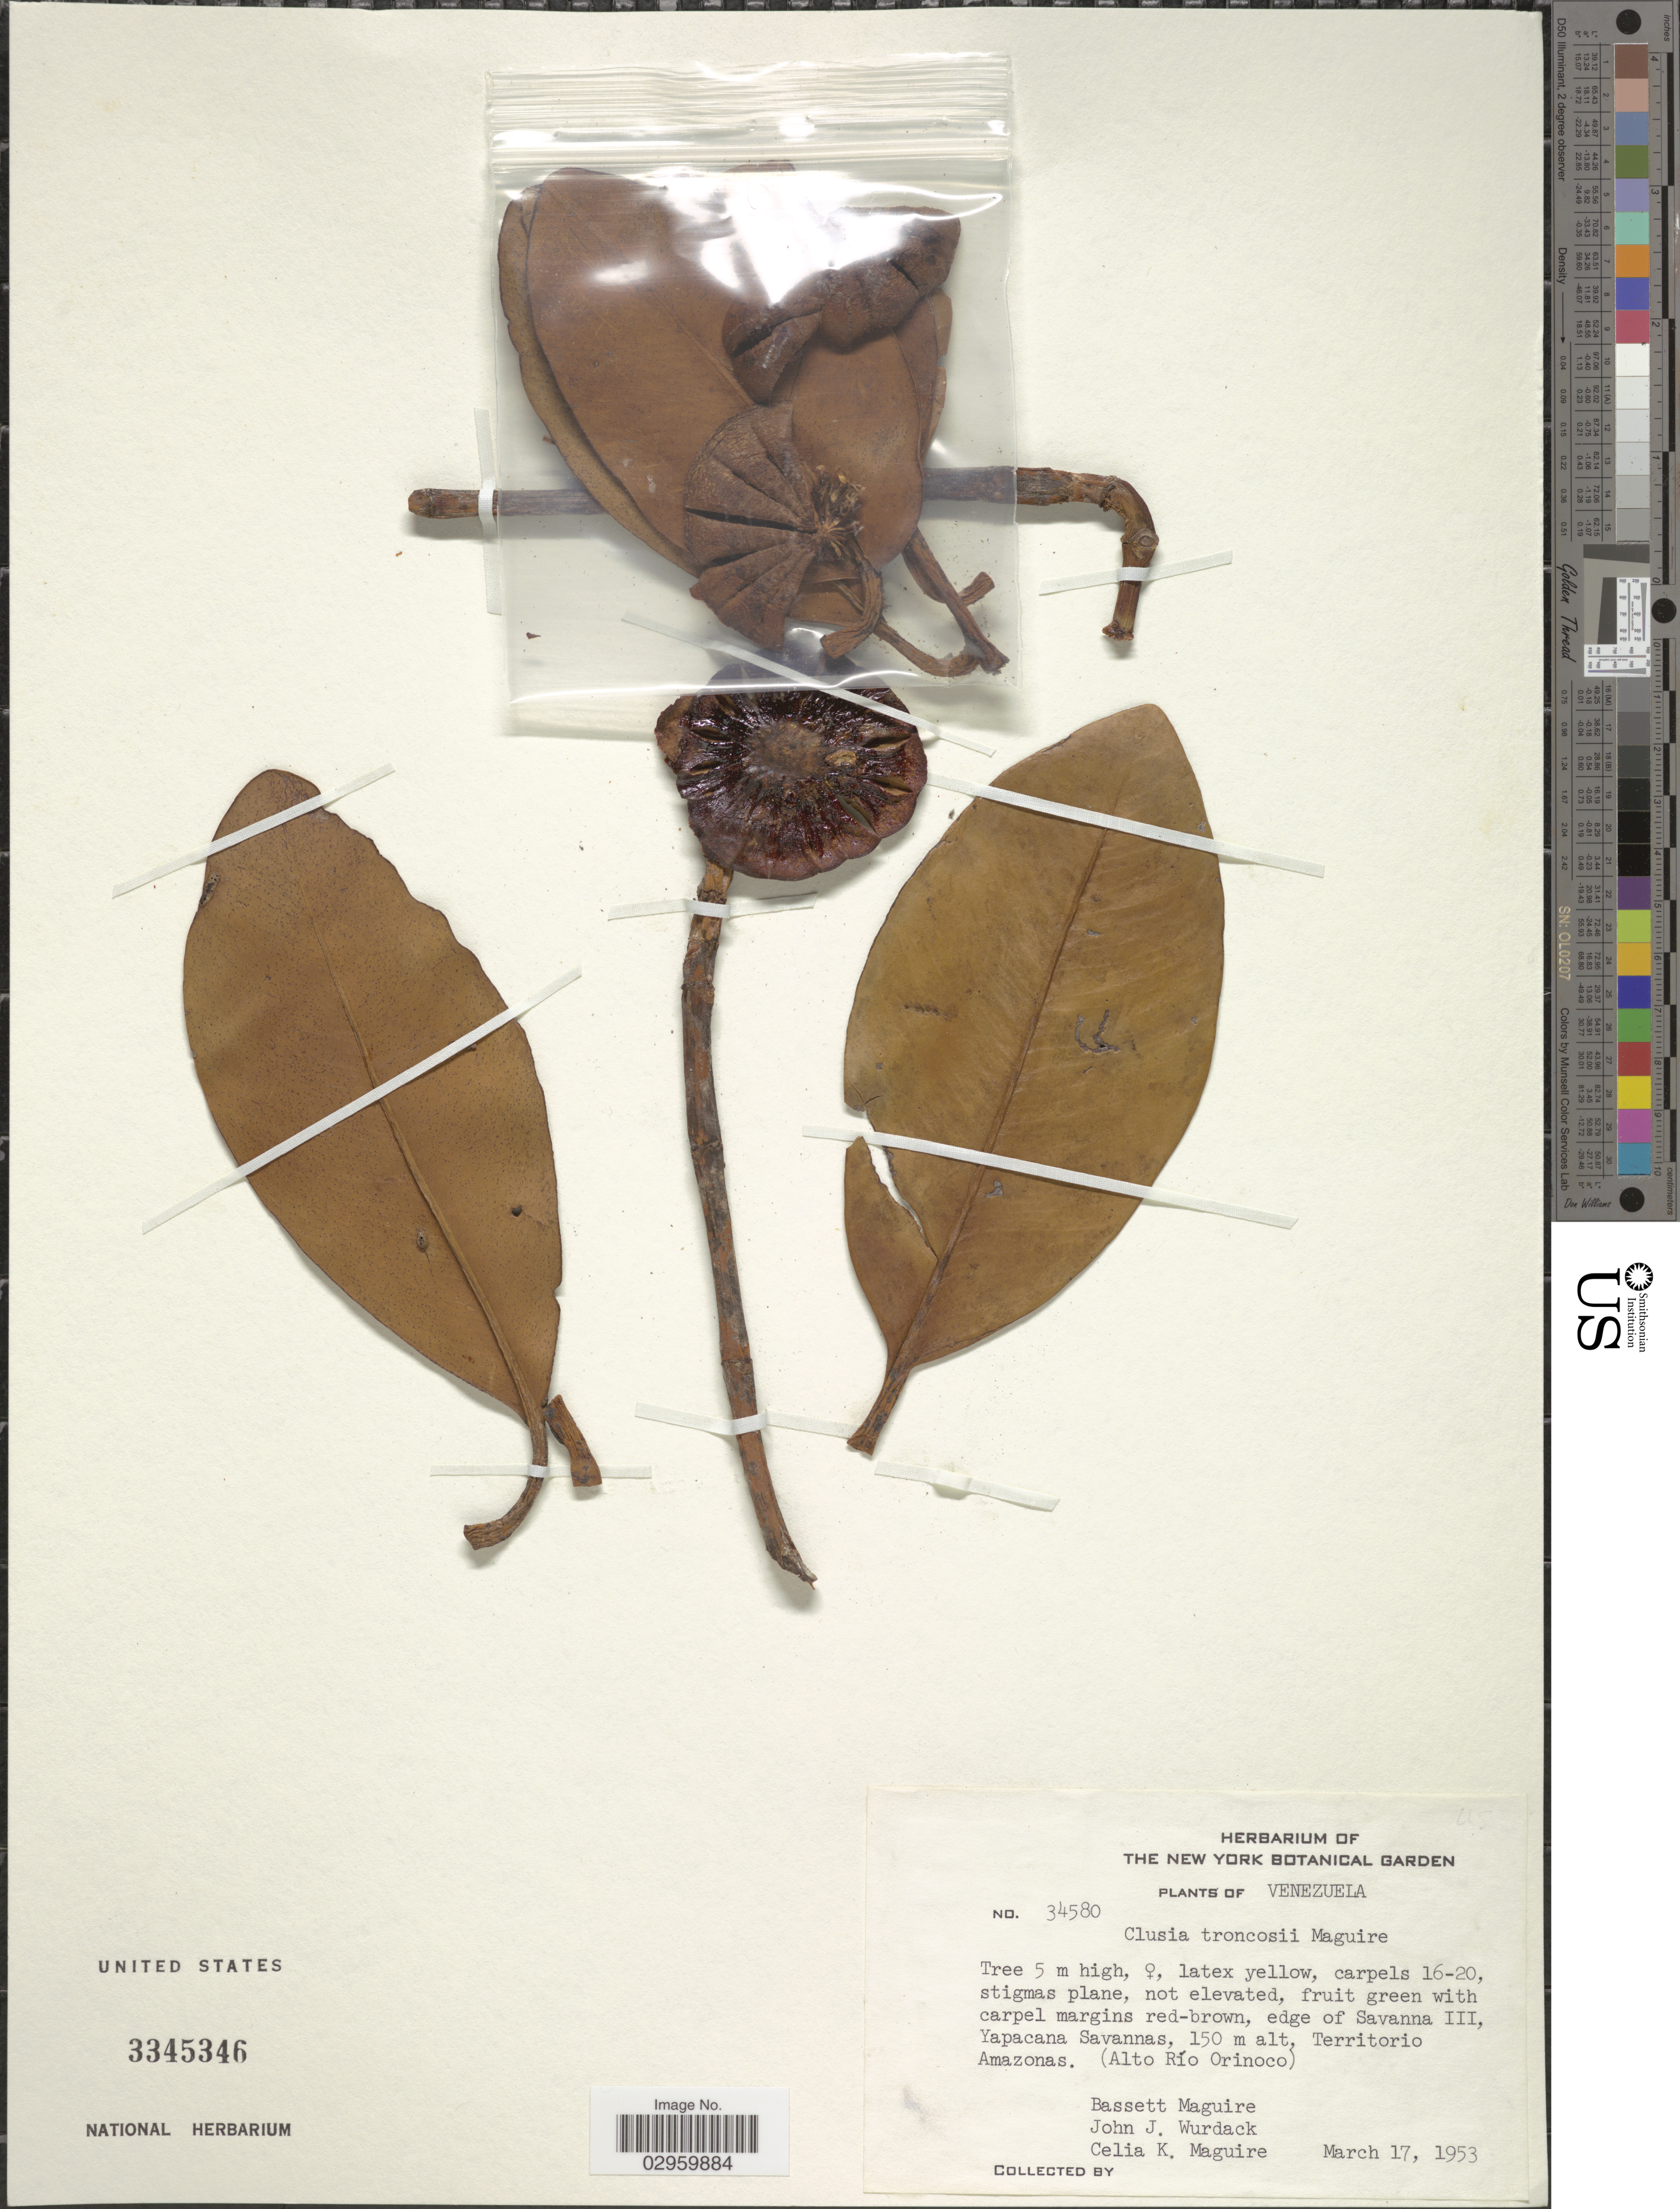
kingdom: Plantae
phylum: Tracheophyta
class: Magnoliopsida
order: Malpighiales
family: Clusiaceae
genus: Clusia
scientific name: Clusia troncosii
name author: Maguire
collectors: B. Maguire, J. J. Wurdack & C. K. Maguire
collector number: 34580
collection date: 1953-03-17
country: Venezuela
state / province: Amazonas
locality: Edge of Savanna III, Yapacana Savannas (Alto Río Orinoco).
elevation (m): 150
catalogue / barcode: US 3345346